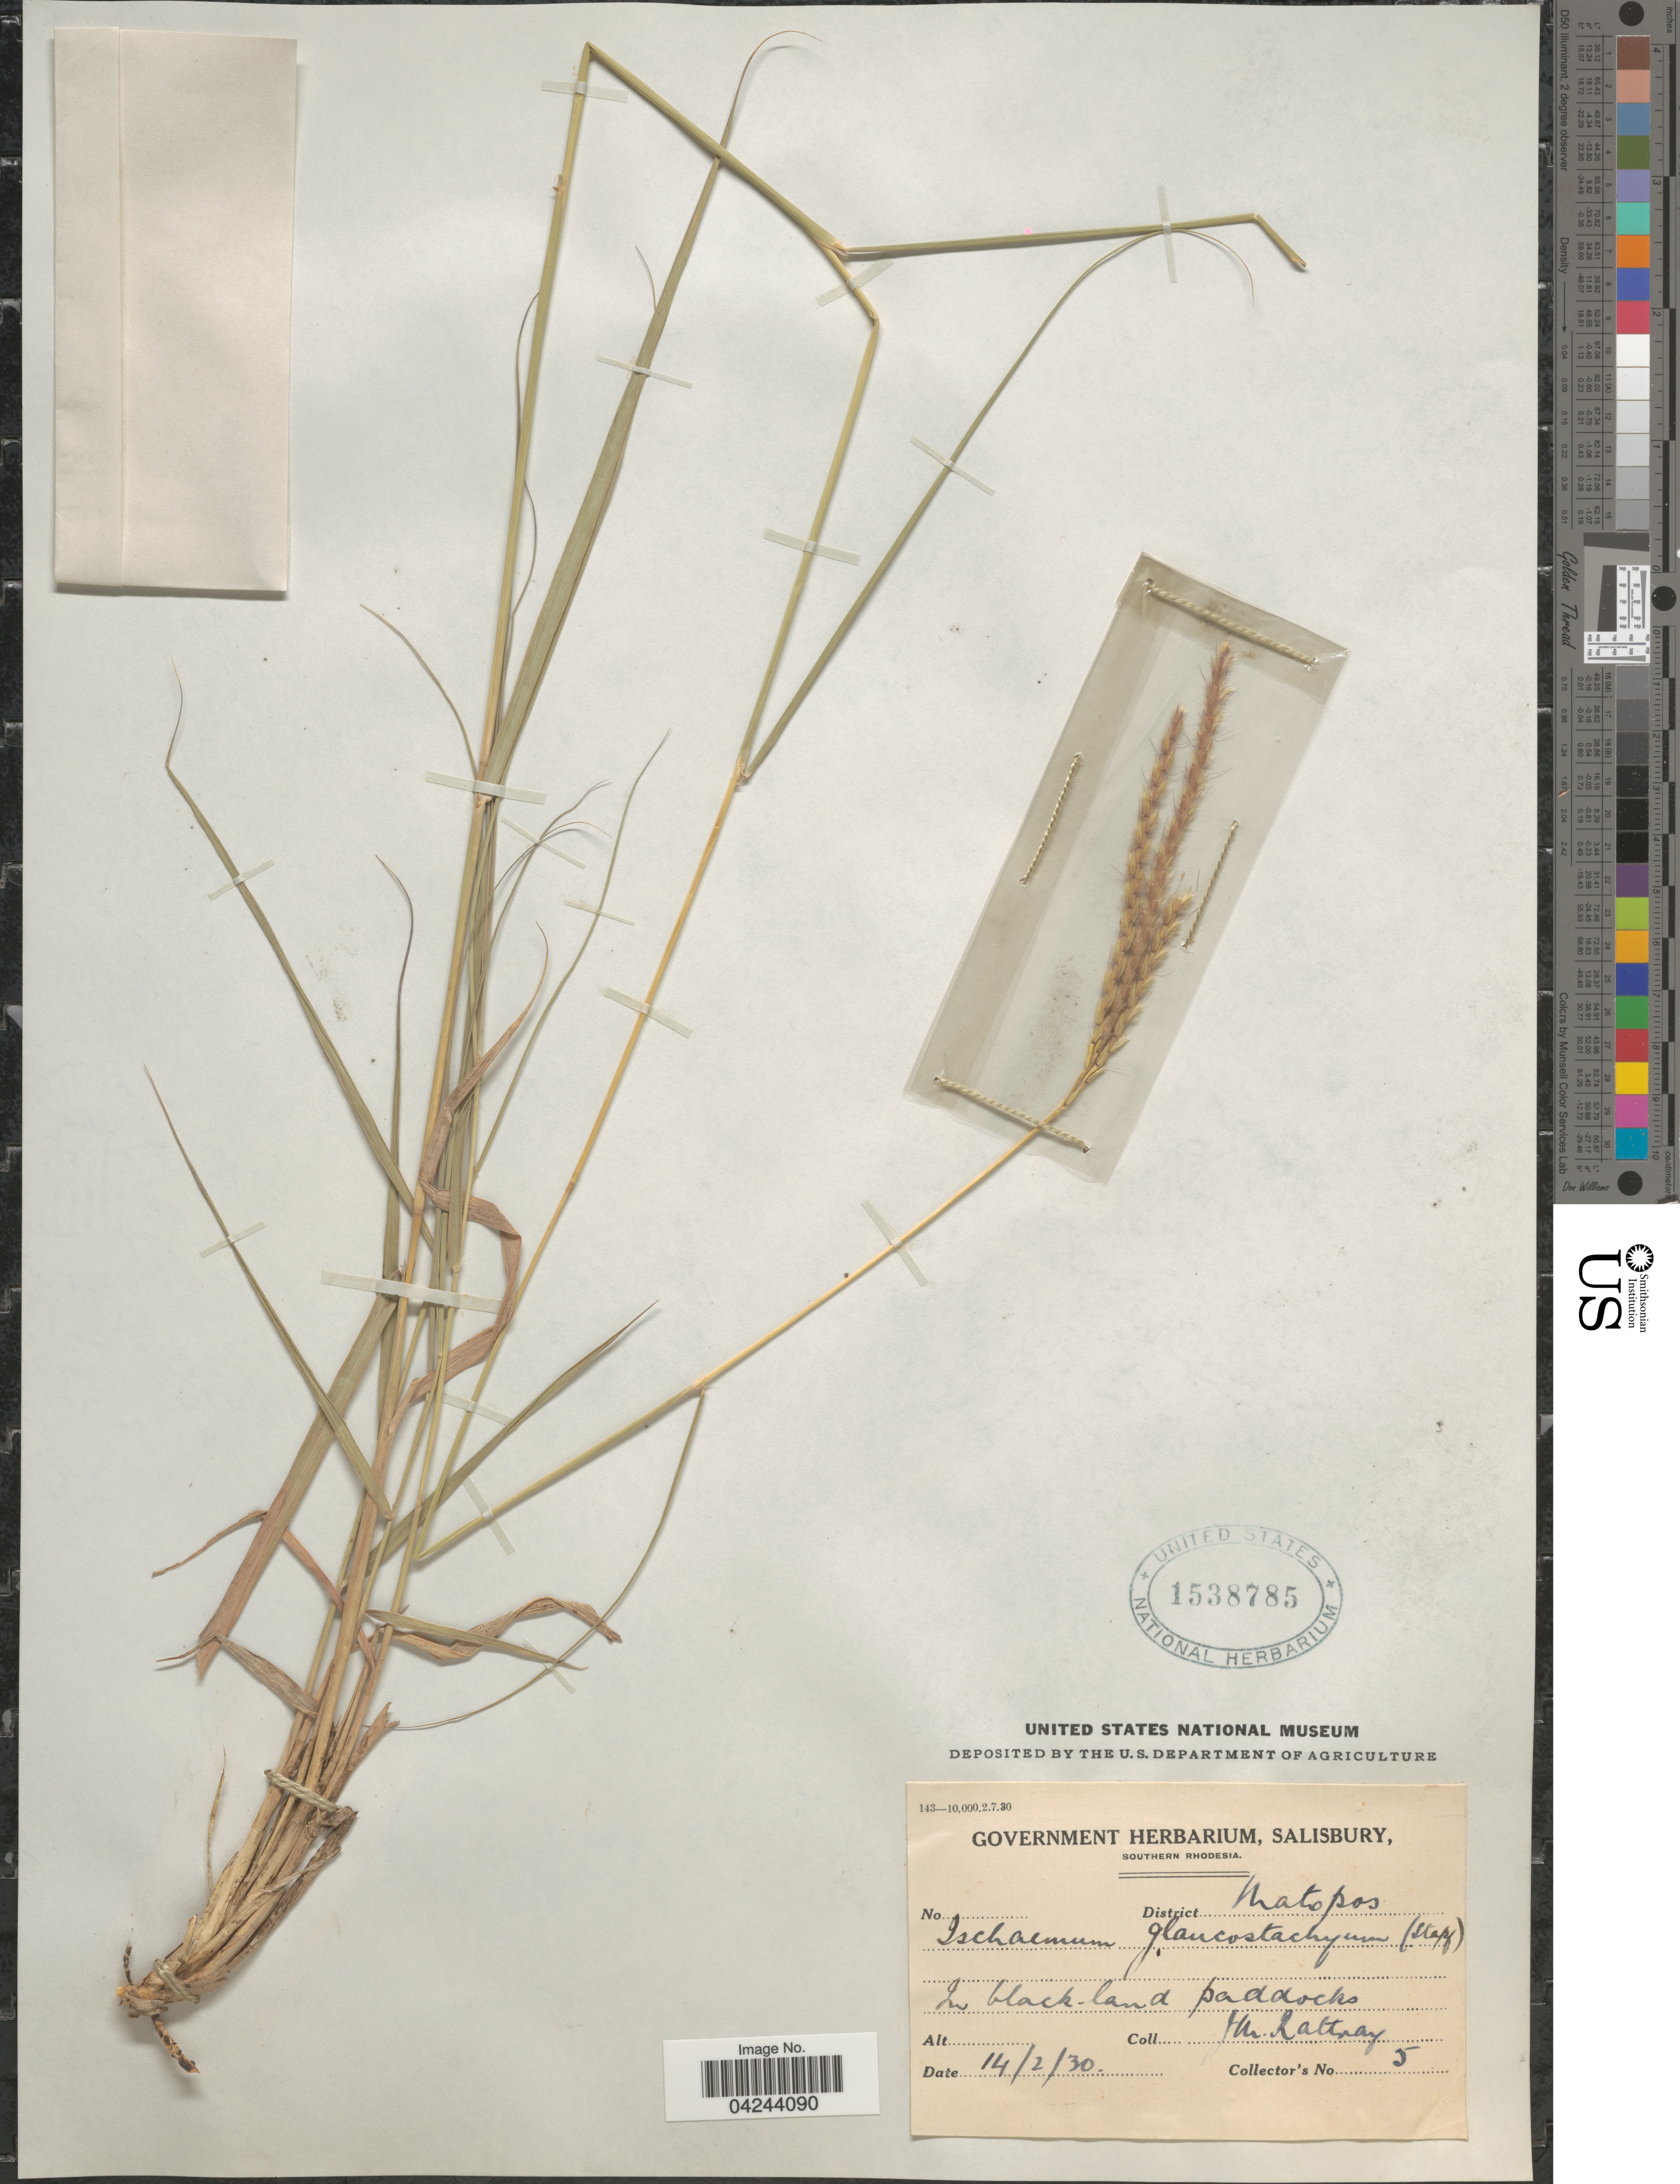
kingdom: Plantae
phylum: Tracheophyta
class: Liliopsida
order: Poales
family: Poaceae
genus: Ischaemum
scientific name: Ischaemum afrum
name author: (J.F. Gmel.) Dandy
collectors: J. Rattray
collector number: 5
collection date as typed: Transcribed d/m/y: 14/2/30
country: Zimbabwe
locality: District Matopos. In Black land paddocks.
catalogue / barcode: US 1538785